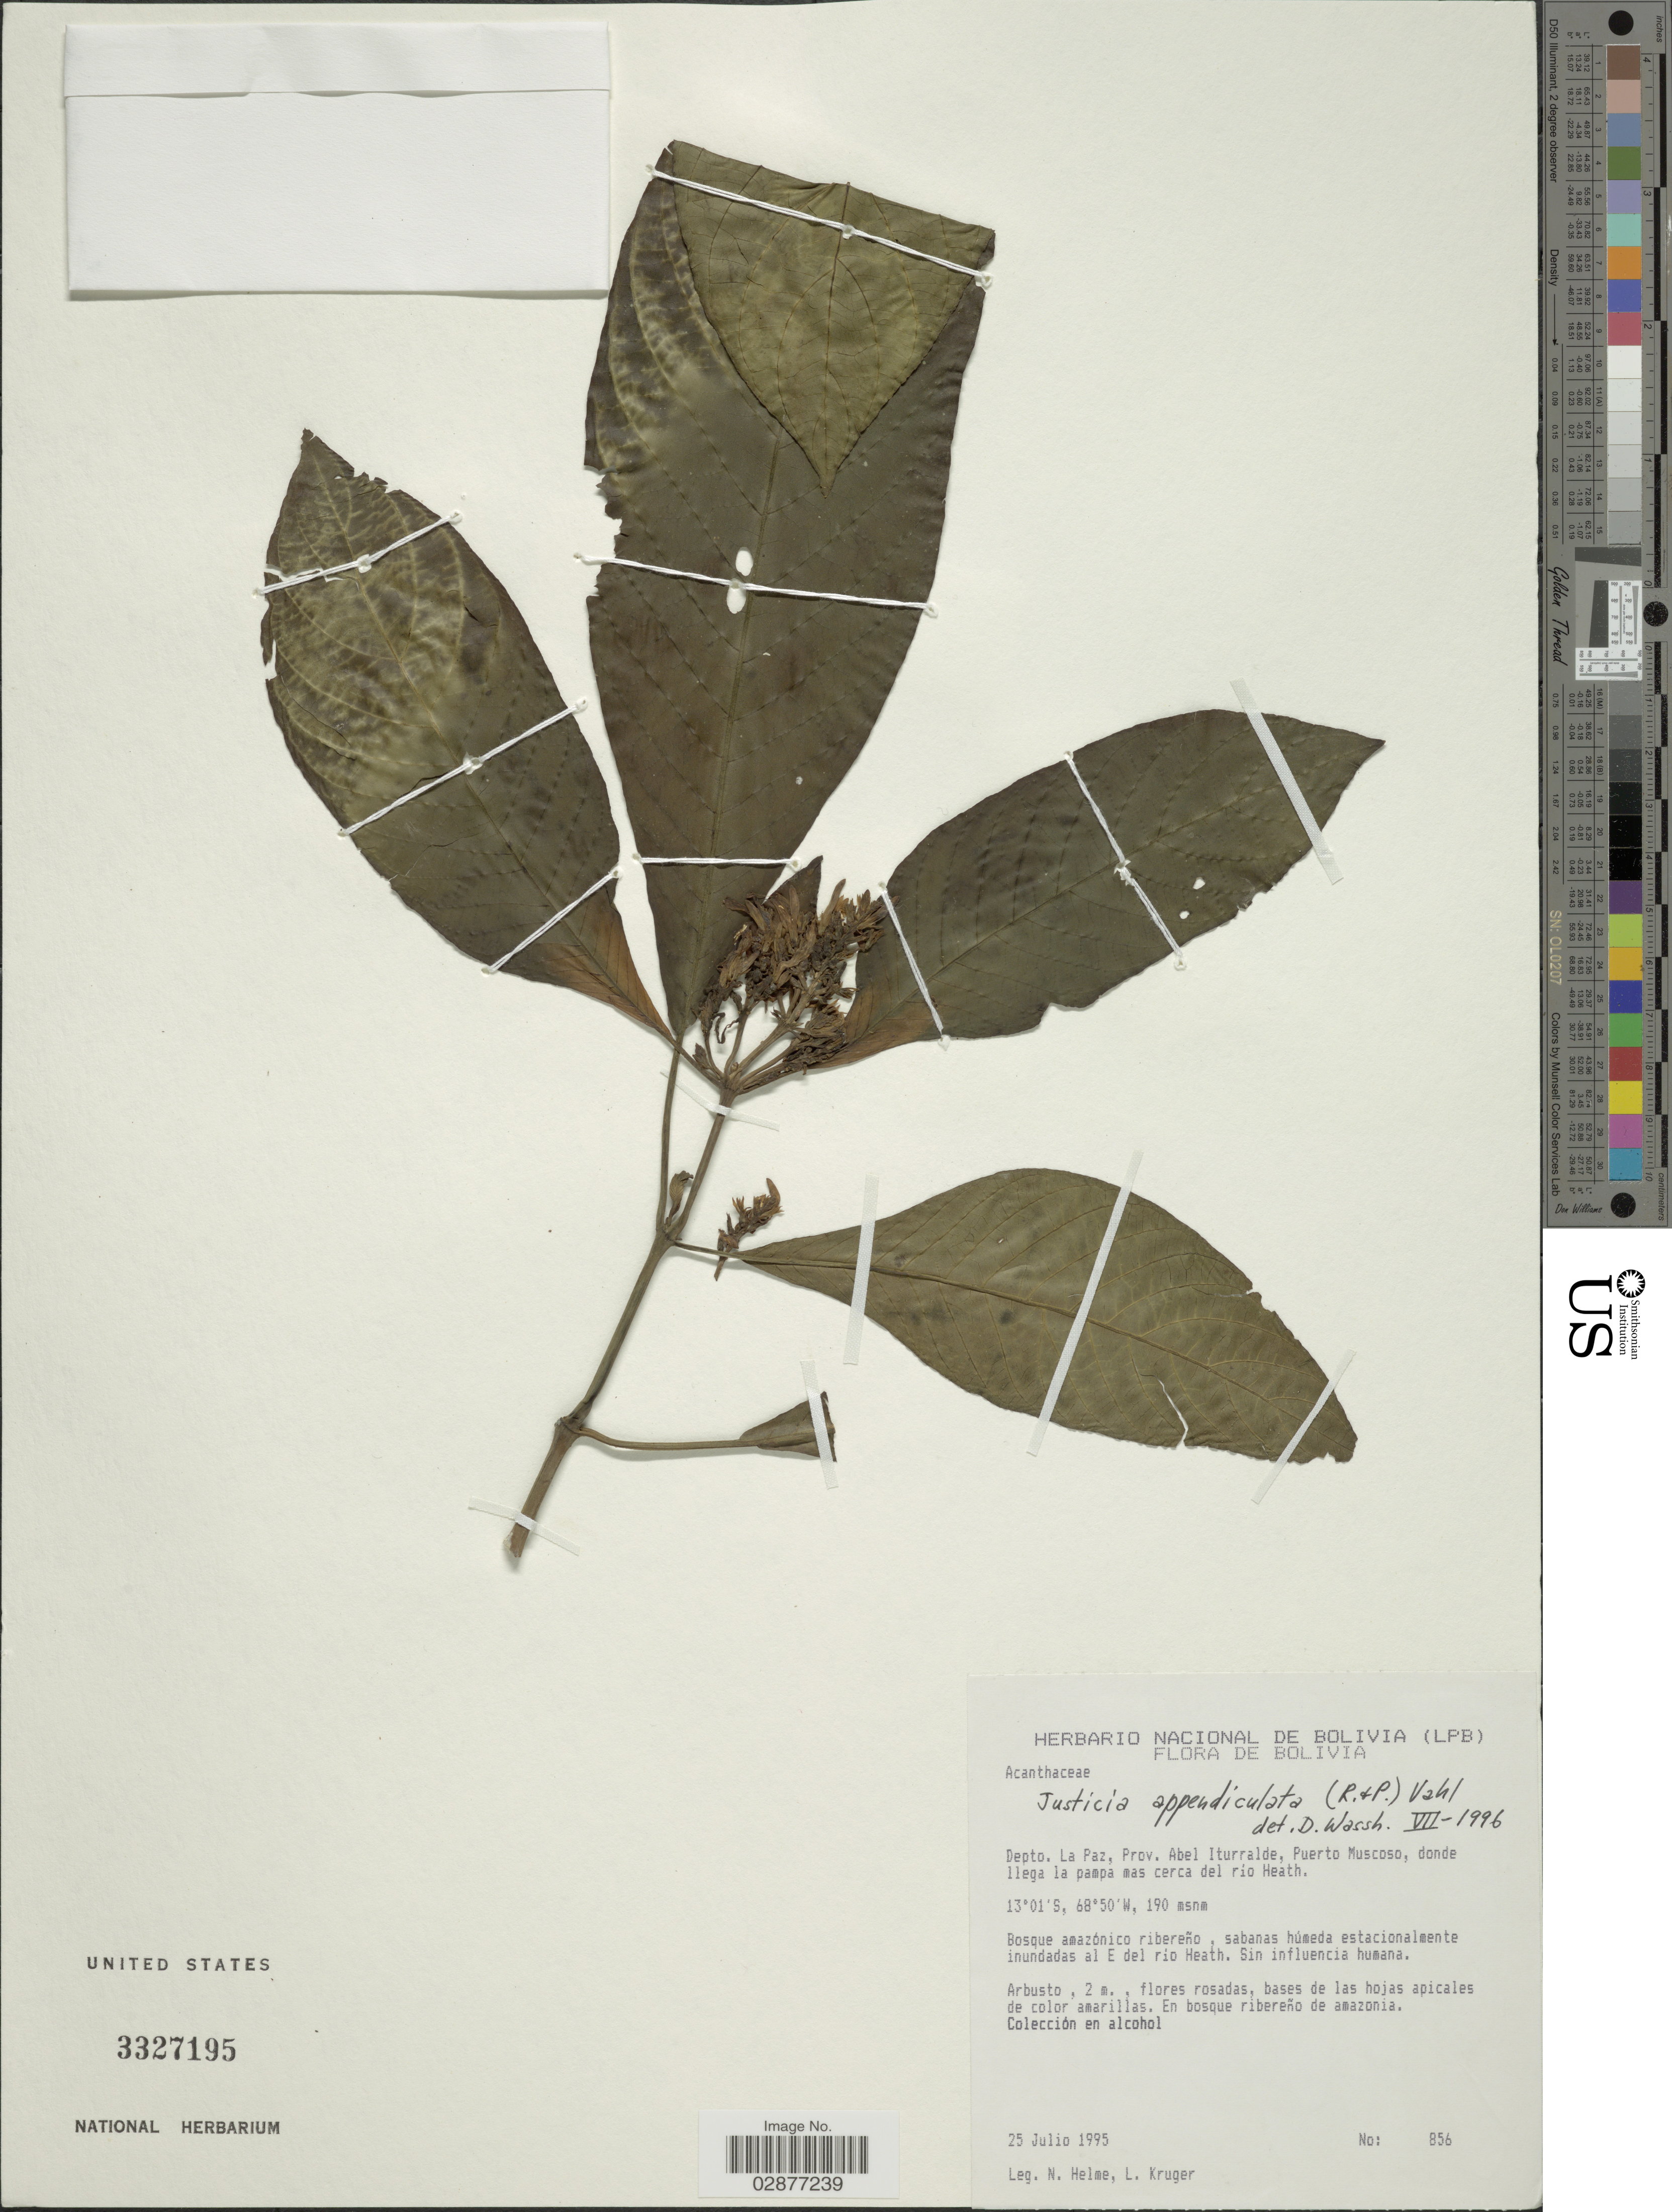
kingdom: Plantae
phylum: Tracheophyta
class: Magnoliopsida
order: Lamiales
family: Acanthaceae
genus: Justicia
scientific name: Justicia appendiculata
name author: (Ruiz & Pav.) Vahl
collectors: N. Helme & L. Kruger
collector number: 856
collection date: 1995-07-25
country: Bolivia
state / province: La Paz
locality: Depto. La Paz, Prov. Abel Iturralde, Puerto Muscoso, donde llega la pampa mas cerca del río Heath. Sabanas húmeda estacionalmente inundantes al E del río Heath.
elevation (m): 190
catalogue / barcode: US 3327195